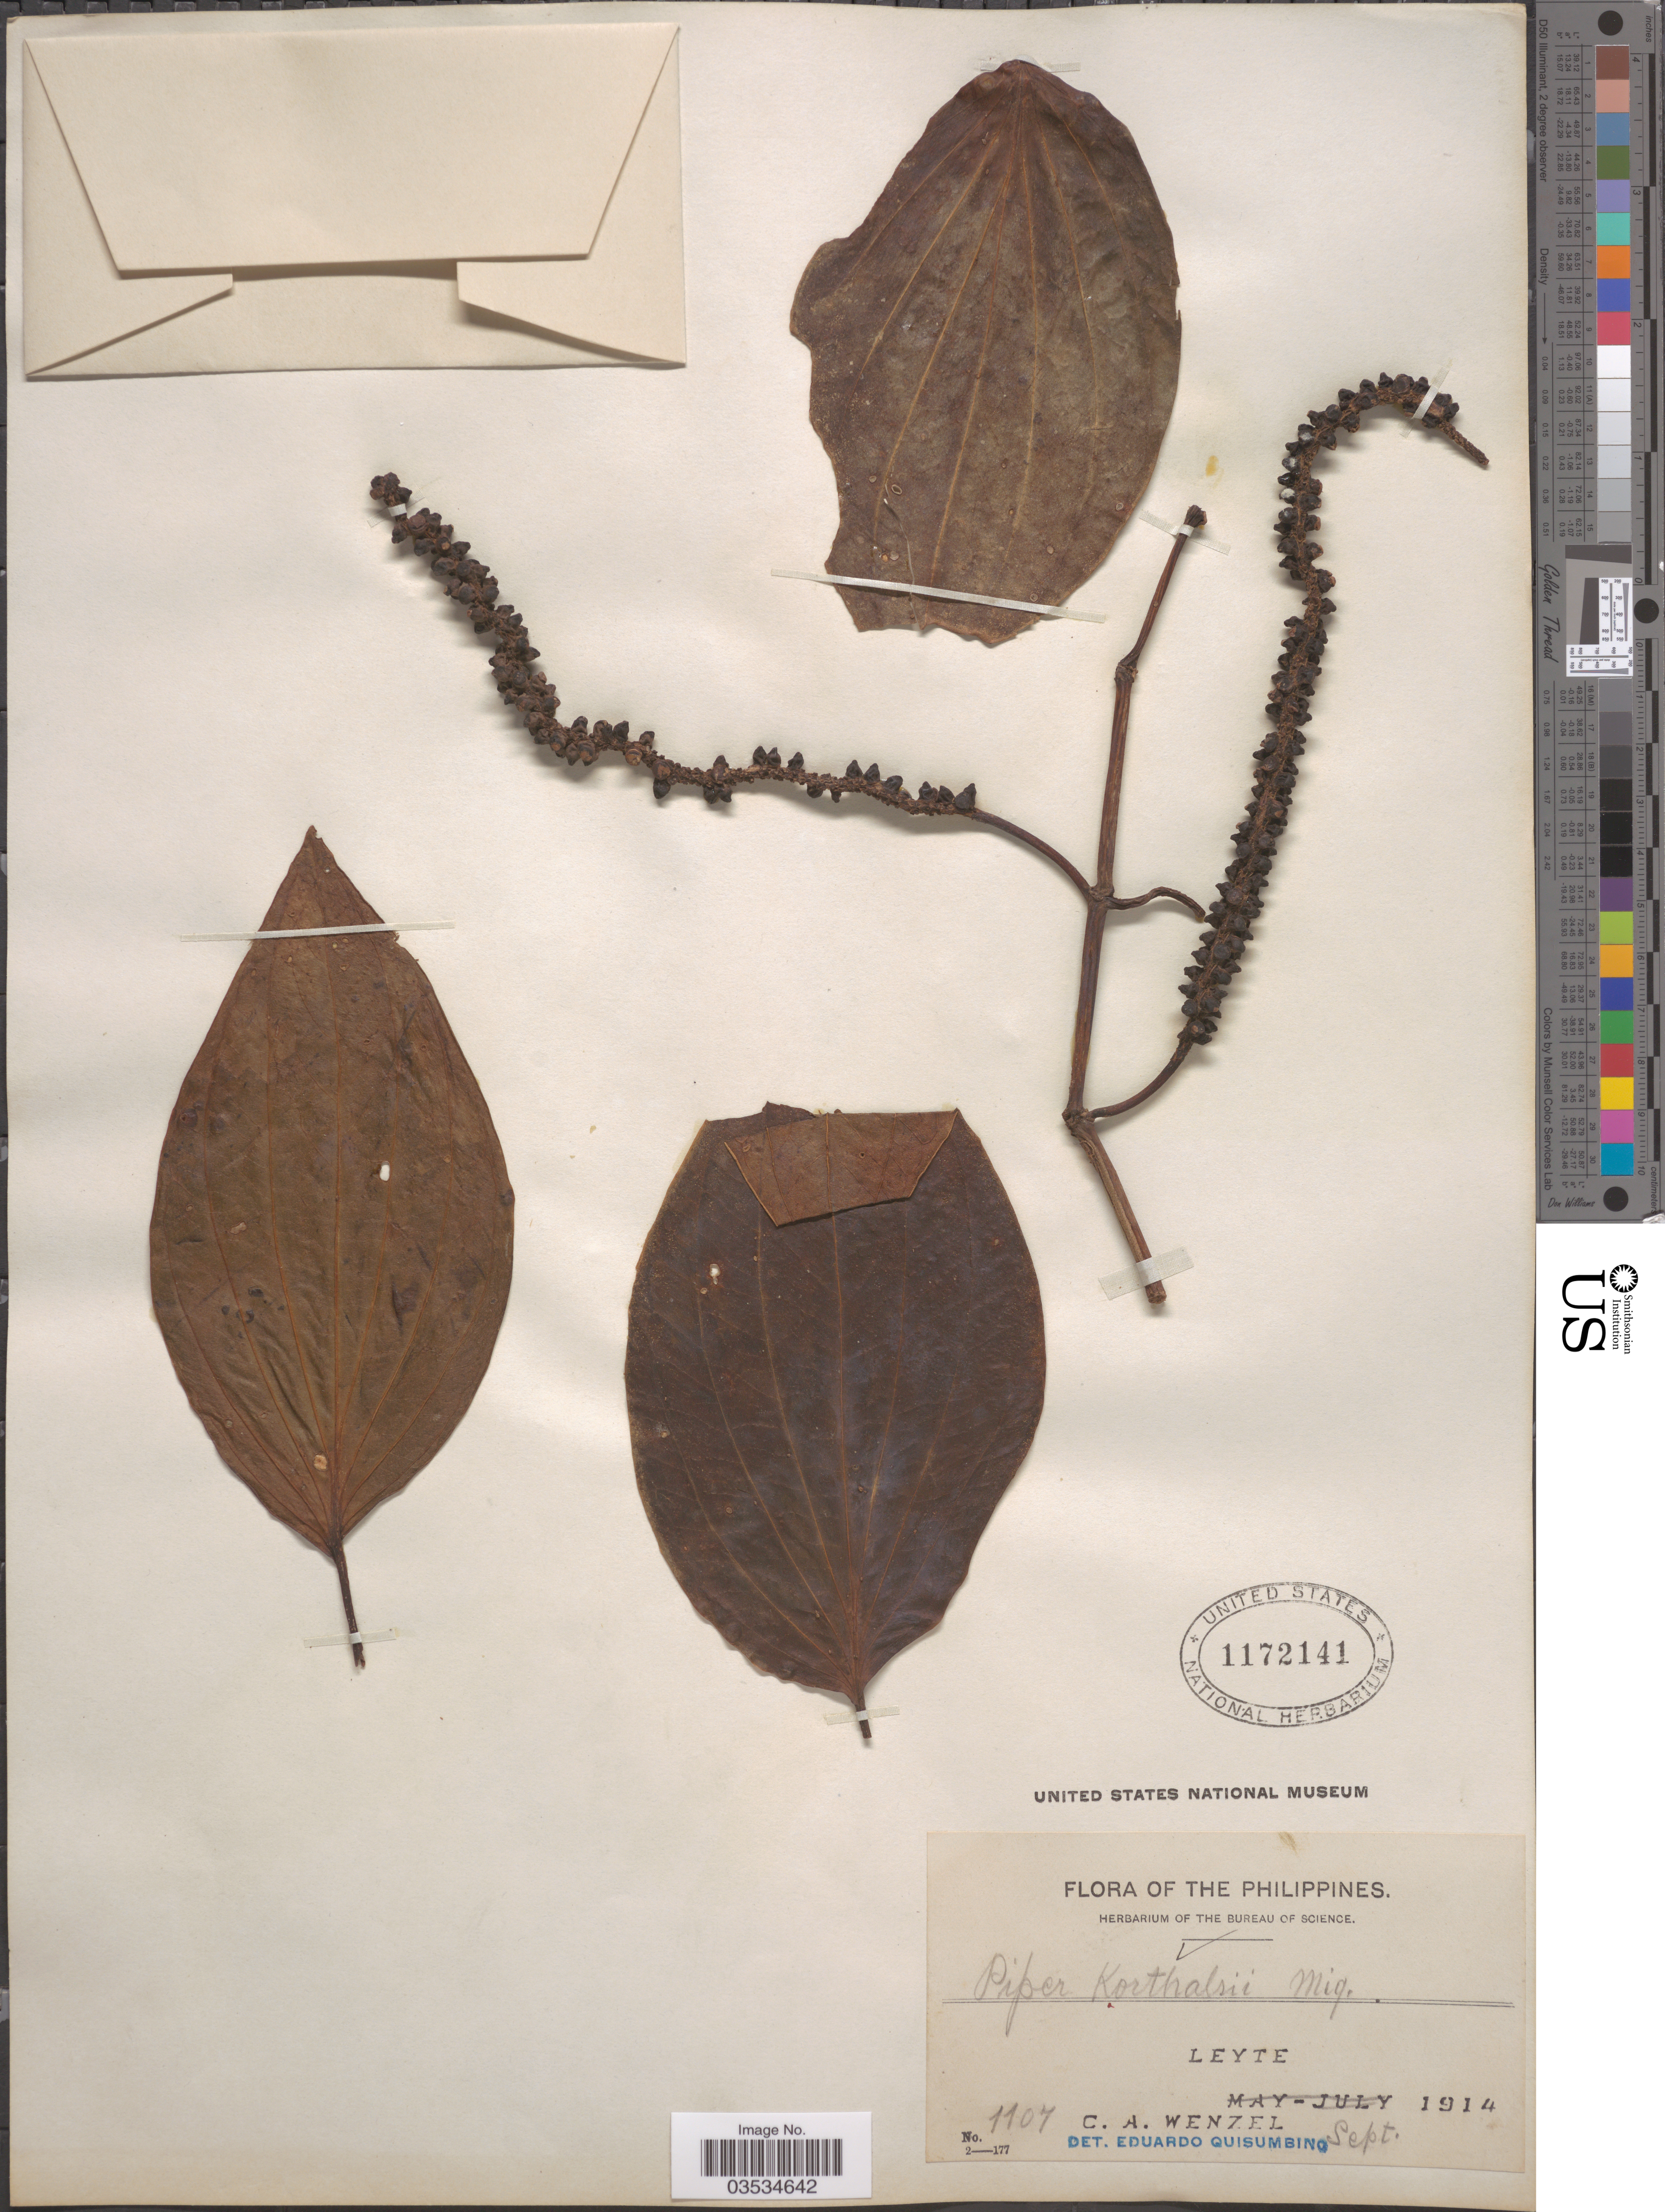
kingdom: Plantae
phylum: Tracheophyta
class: Magnoliopsida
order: Piperales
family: Piperaceae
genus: Piper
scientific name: Piper korthalsii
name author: Blume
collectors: C. Wenzel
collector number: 1107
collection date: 1914-09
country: Philippines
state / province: Eastern Visayas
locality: Leyte.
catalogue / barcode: US 1172141